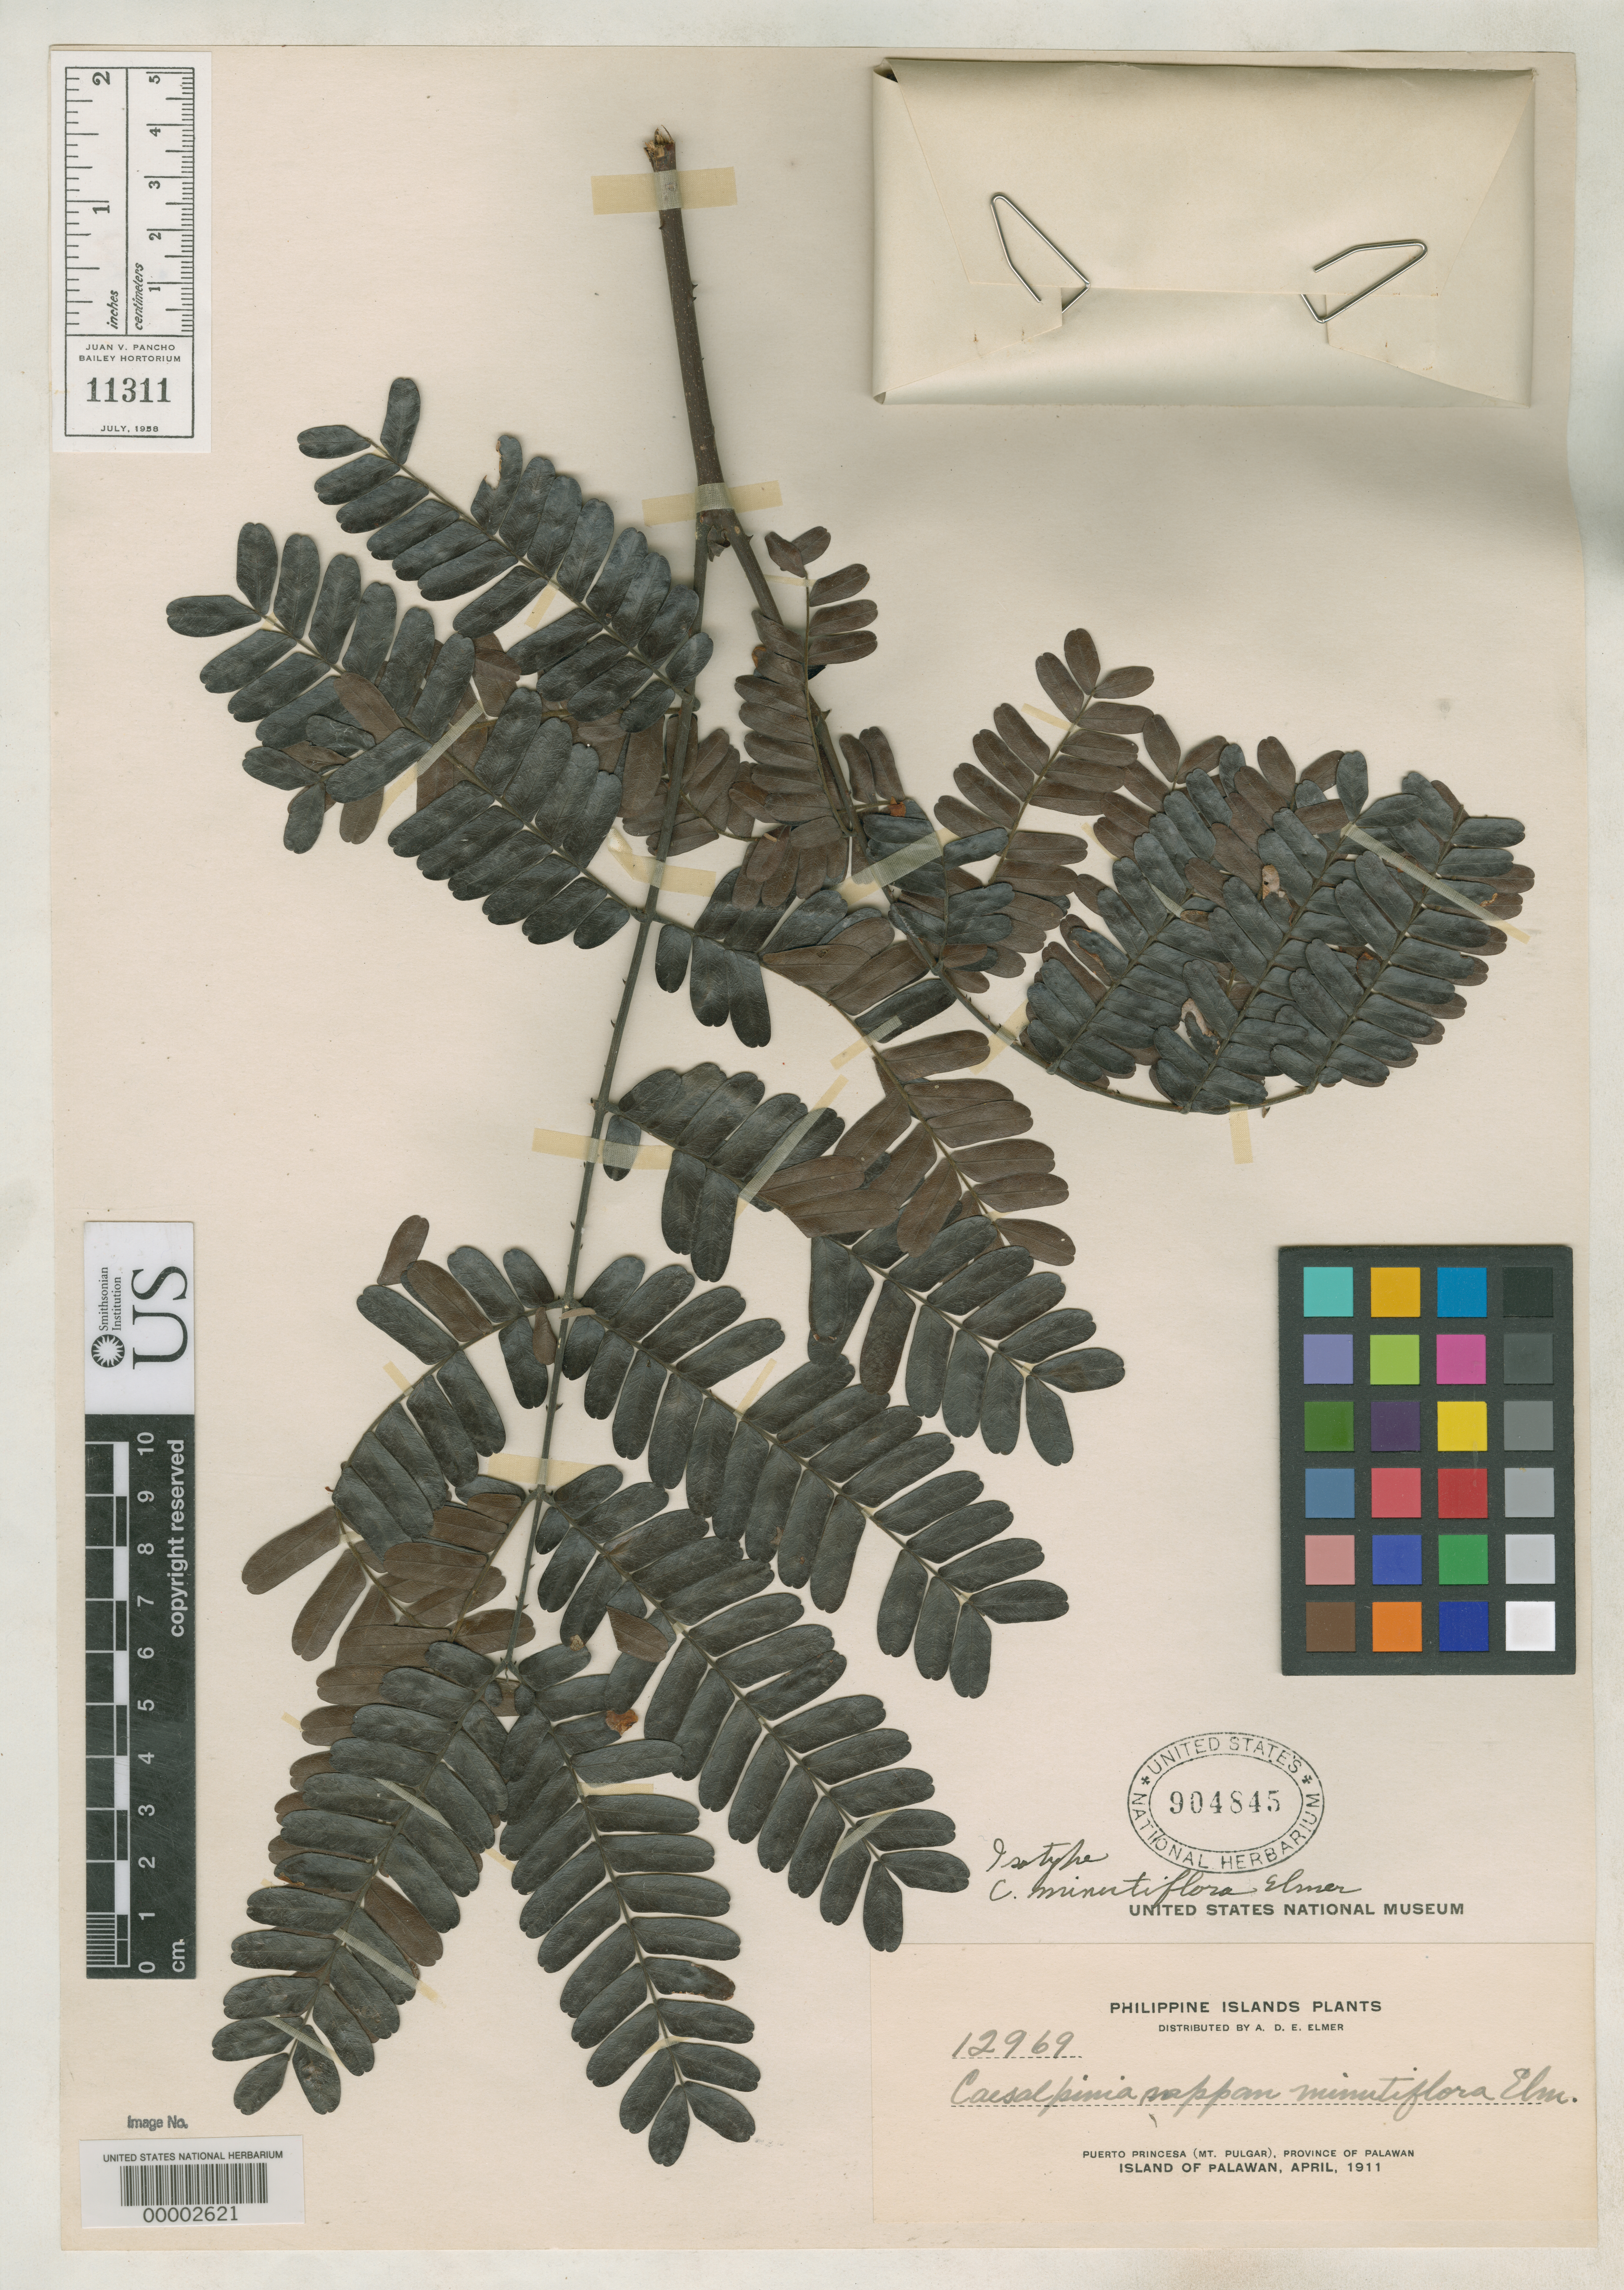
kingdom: Plantae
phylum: Tracheophyta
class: Magnoliopsida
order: Fabales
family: Fabaceae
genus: Caesalpinia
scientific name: Caesalpinia minutiflora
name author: Elmer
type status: Isotype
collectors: A. D. E. Elmer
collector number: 12969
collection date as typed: Apr 1911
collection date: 1911-04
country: Philippines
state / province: Mimaropa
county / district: Palawan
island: Palawan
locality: Puerto Princesa, Mt. Pulgar.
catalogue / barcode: US 904845